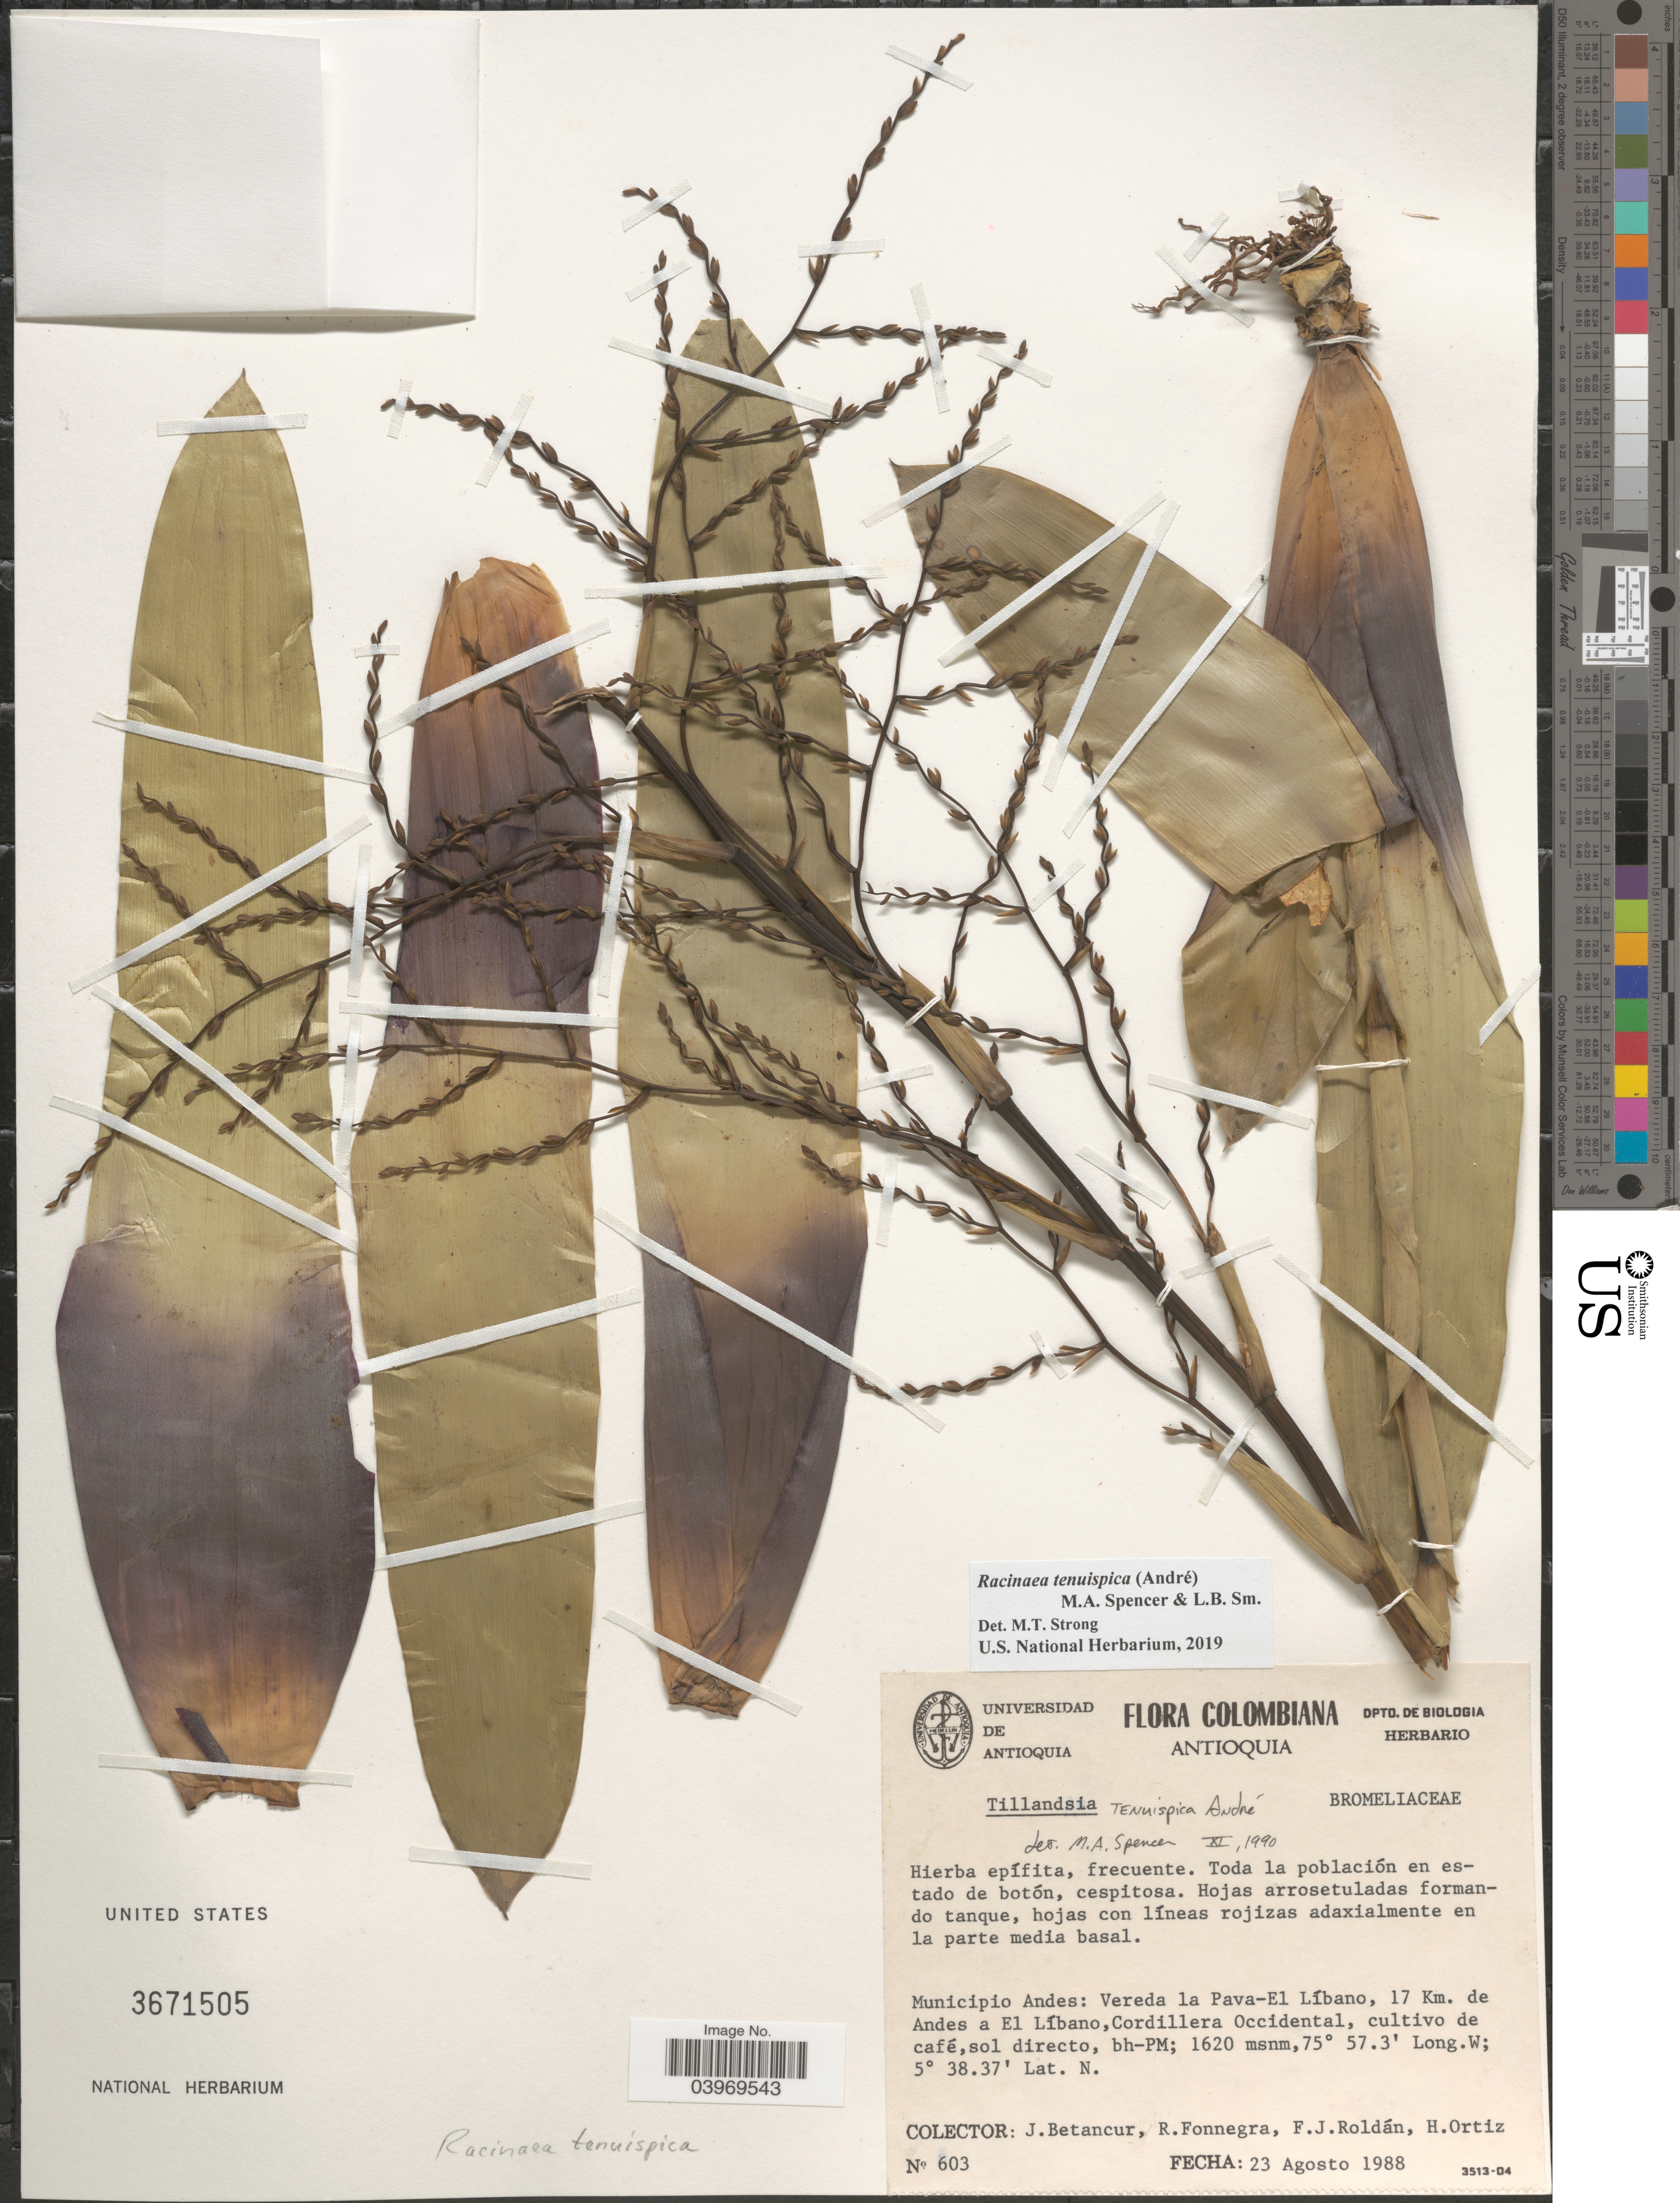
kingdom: Plantae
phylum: Tracheophyta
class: Liliopsida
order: Poales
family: Bromeliaceae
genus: Racinaea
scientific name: Racinaea tenuispica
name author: (André) M.A. Spencer & L.B. Sm.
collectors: J. Betancur, R. Fonnegra, F. J. Roldán & H. Ortiz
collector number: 603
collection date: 1988-08-23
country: Colombia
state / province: Antioquia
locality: Municipio Andes: Vereda la Pava-El Líbano, 19 Km, de Andes a El Líbano, Cordillera Occidental, cultivo de café, sol directo, bh-PM.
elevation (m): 1620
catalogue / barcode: US 3671505